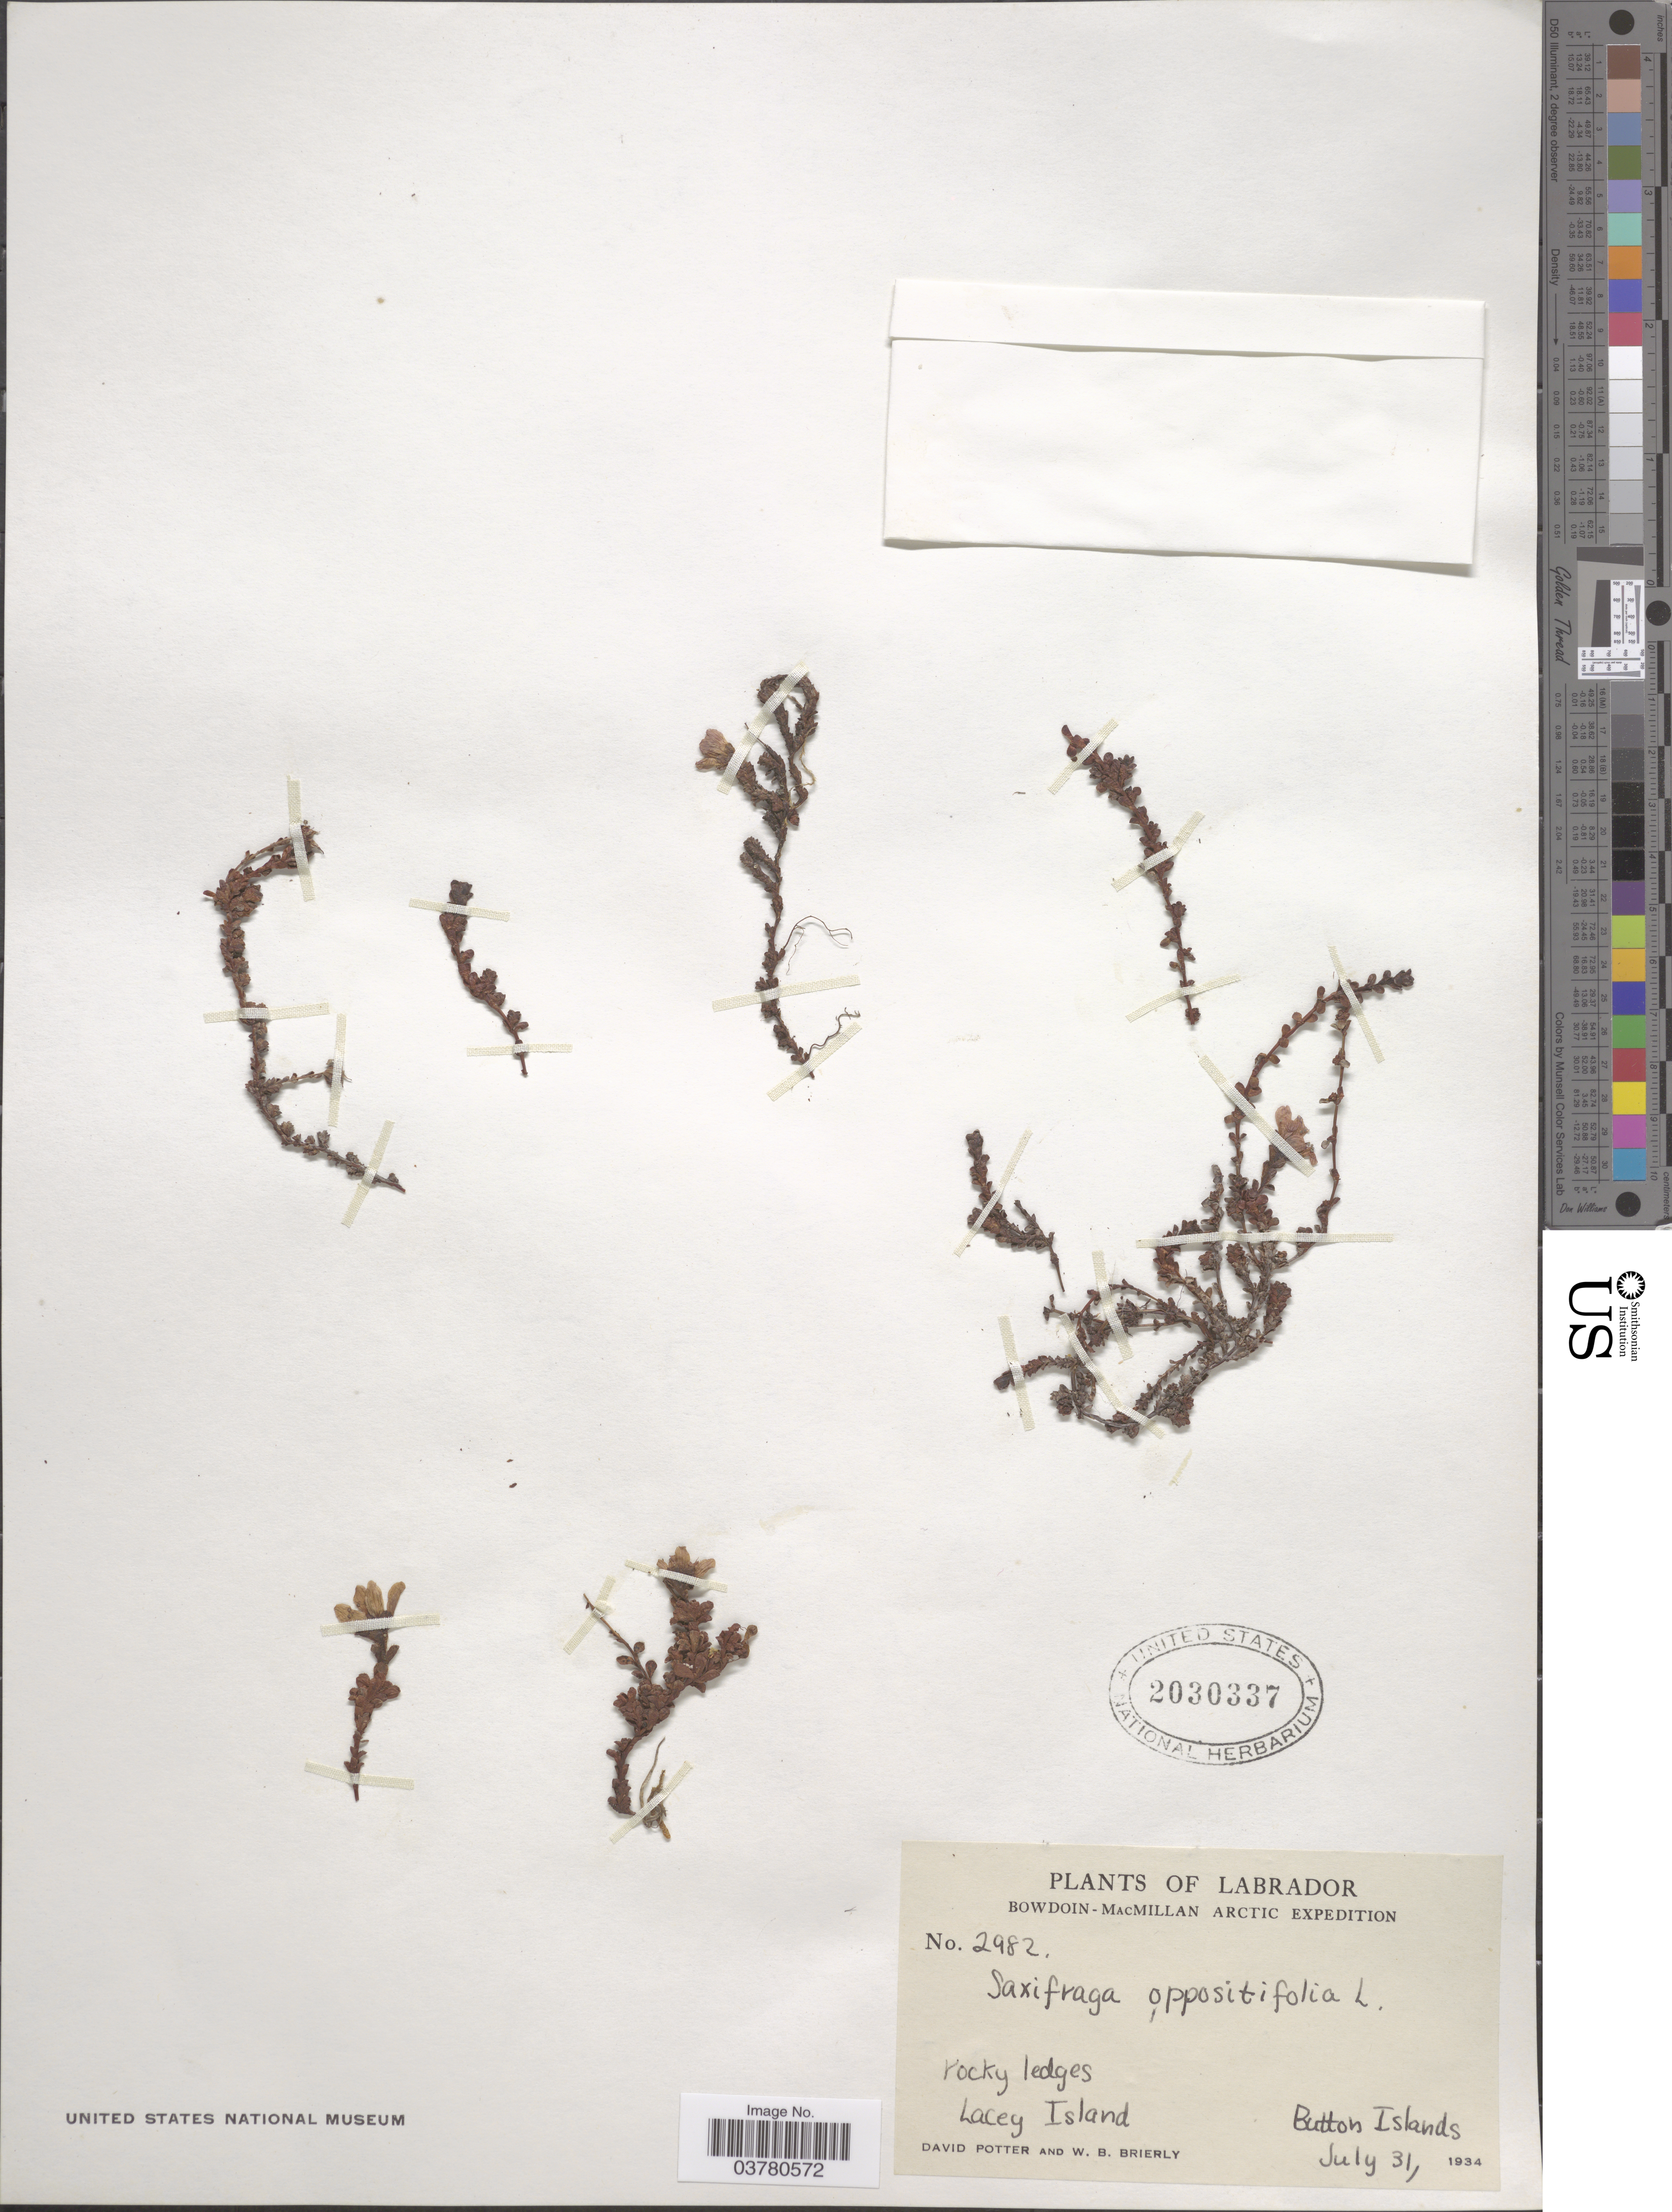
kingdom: Plantae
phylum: Tracheophyta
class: Magnoliopsida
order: Saxifragales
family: Saxifragaceae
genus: Saxifraga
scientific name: Saxifraga oppositifolia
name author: L.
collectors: D. Potter & W. Brierly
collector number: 2982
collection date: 1934-07-31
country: Canada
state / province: Newfoundland and Labrador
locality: Labrador. Bowdoin-MacMillan Arctic Expedition. Lacey Island. Button Islands.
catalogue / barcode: US 2030337